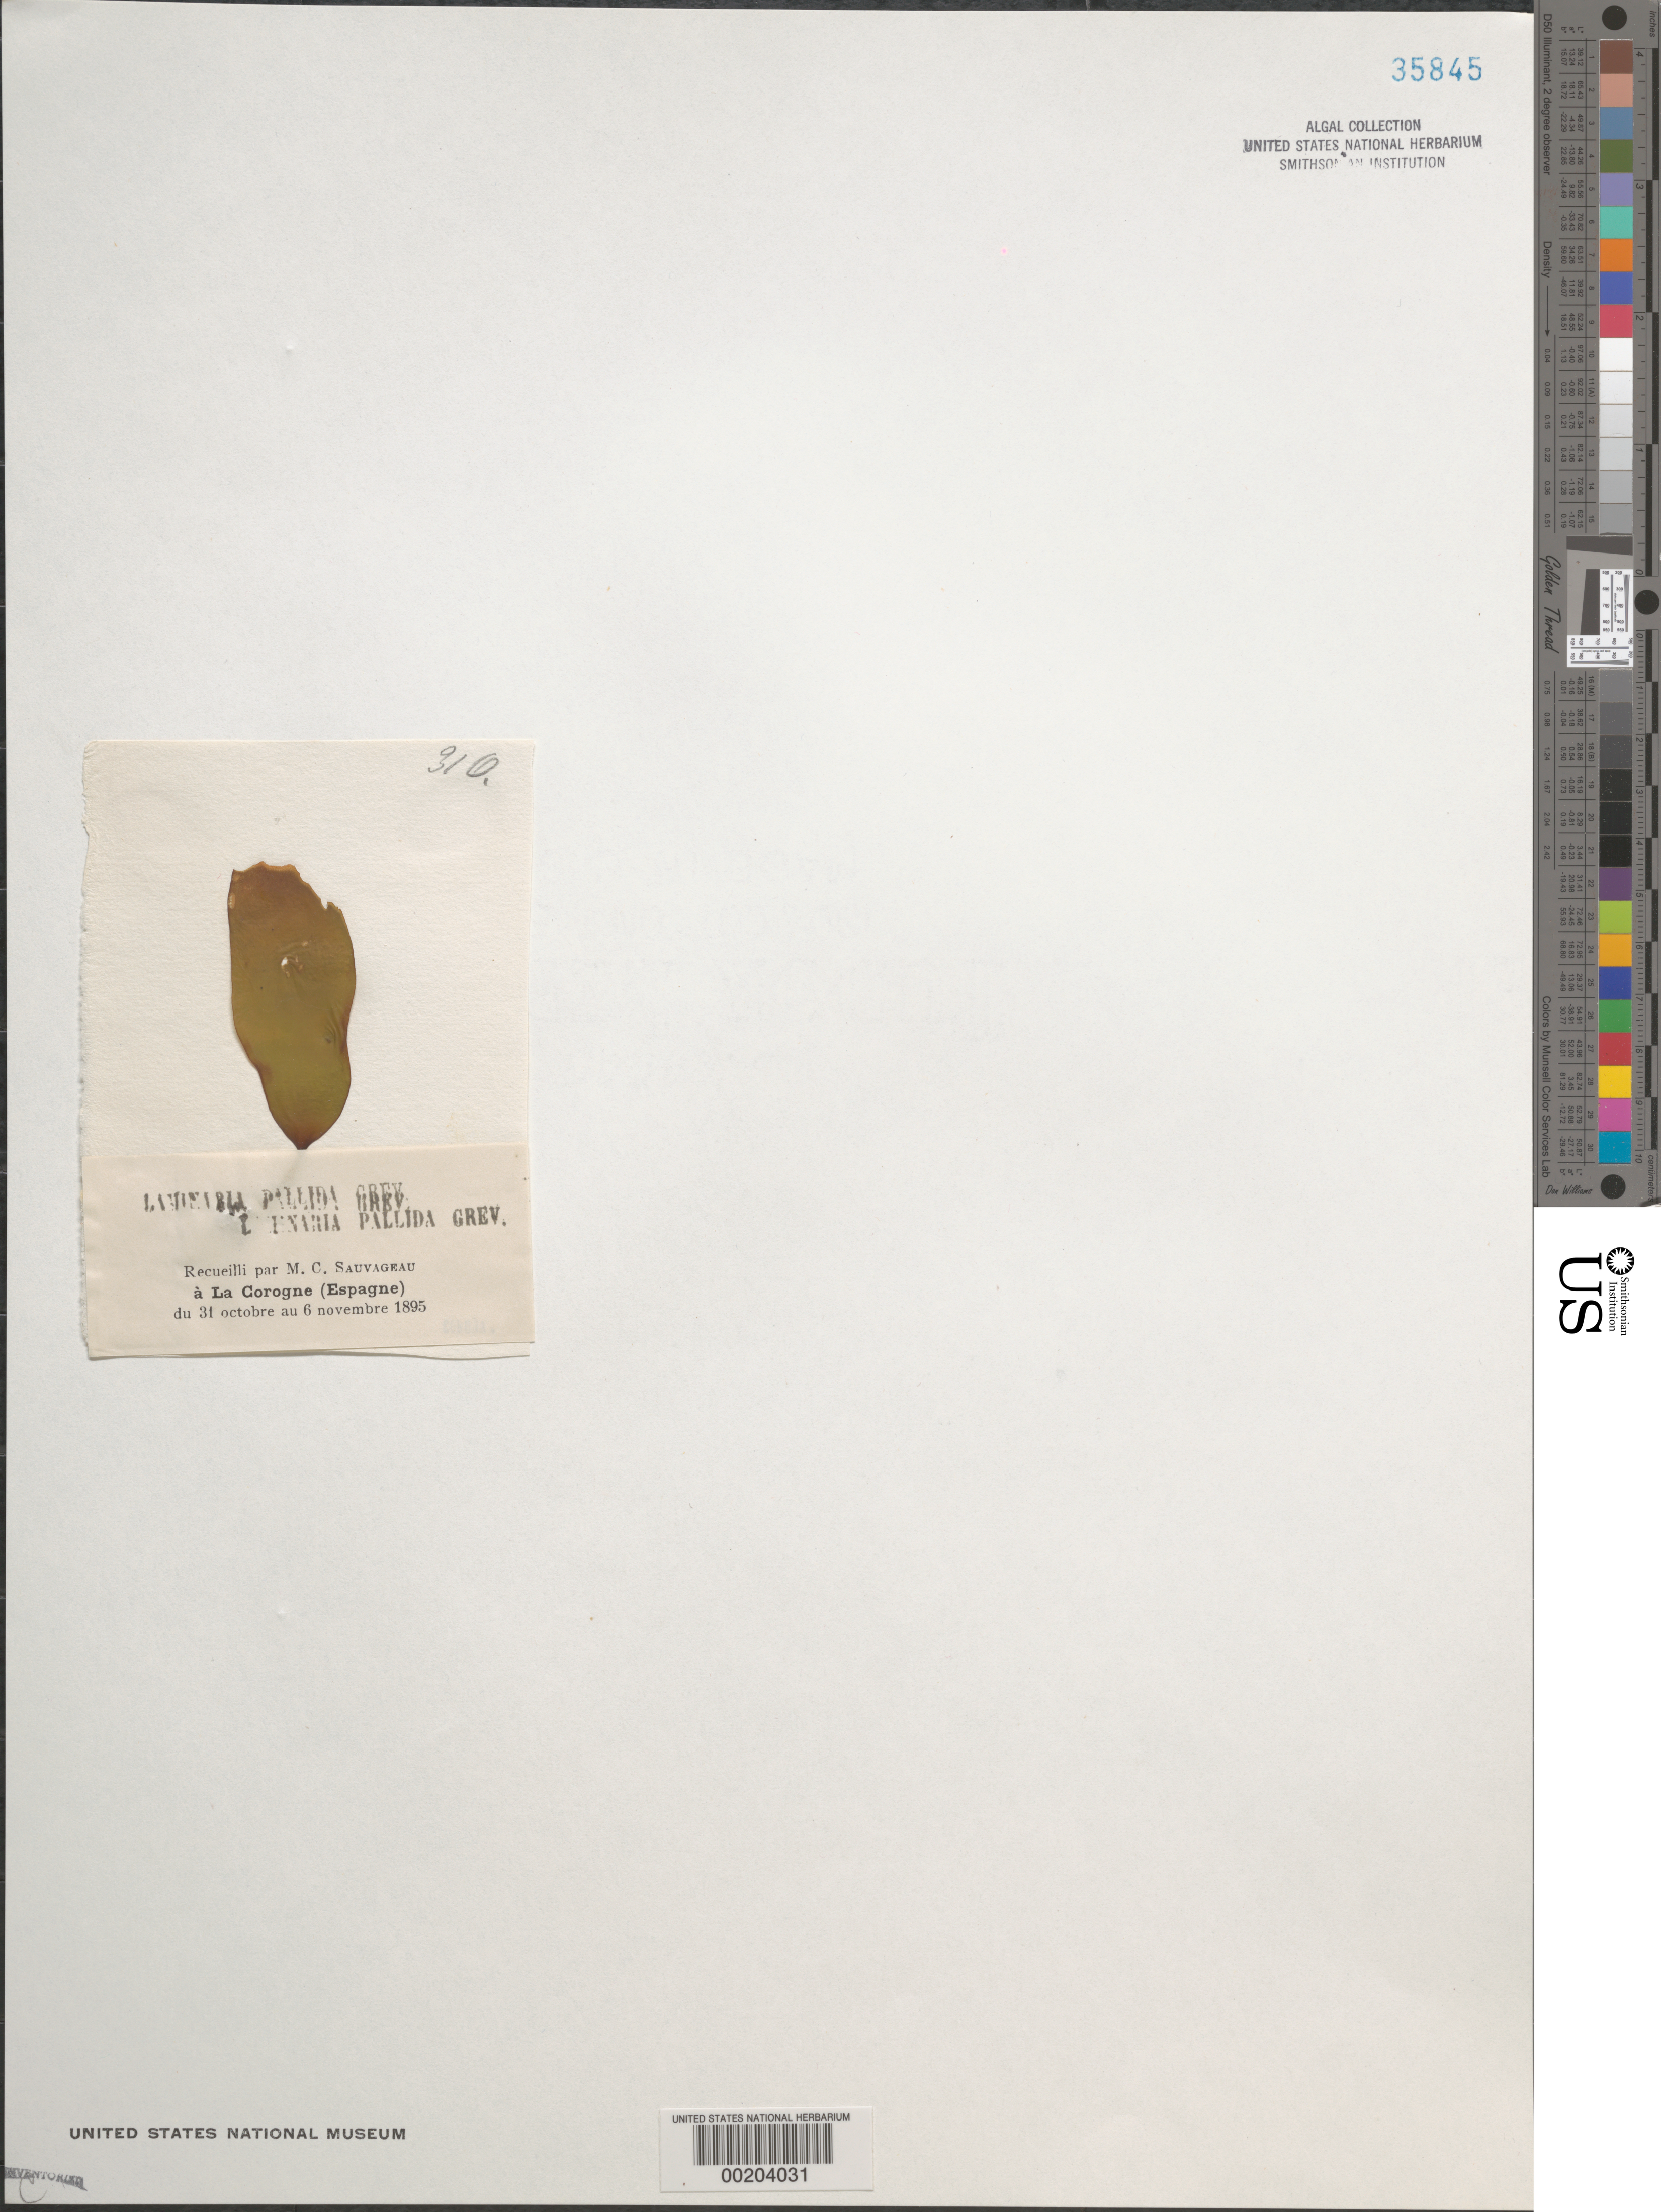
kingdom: Chromista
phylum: Ochrophyta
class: Phaeophyceae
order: Laminariales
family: Laminariaceae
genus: Laminaria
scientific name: Laminaria pallida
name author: Grev. ex J. Agardh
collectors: C. F. Sauvageau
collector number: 310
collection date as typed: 31 Oct 1895 TO 06 Nov 1895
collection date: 1895-10-31/1895-11-06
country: Spain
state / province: Galicia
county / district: La Coruna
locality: La coruna (la corogne)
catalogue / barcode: US 35845